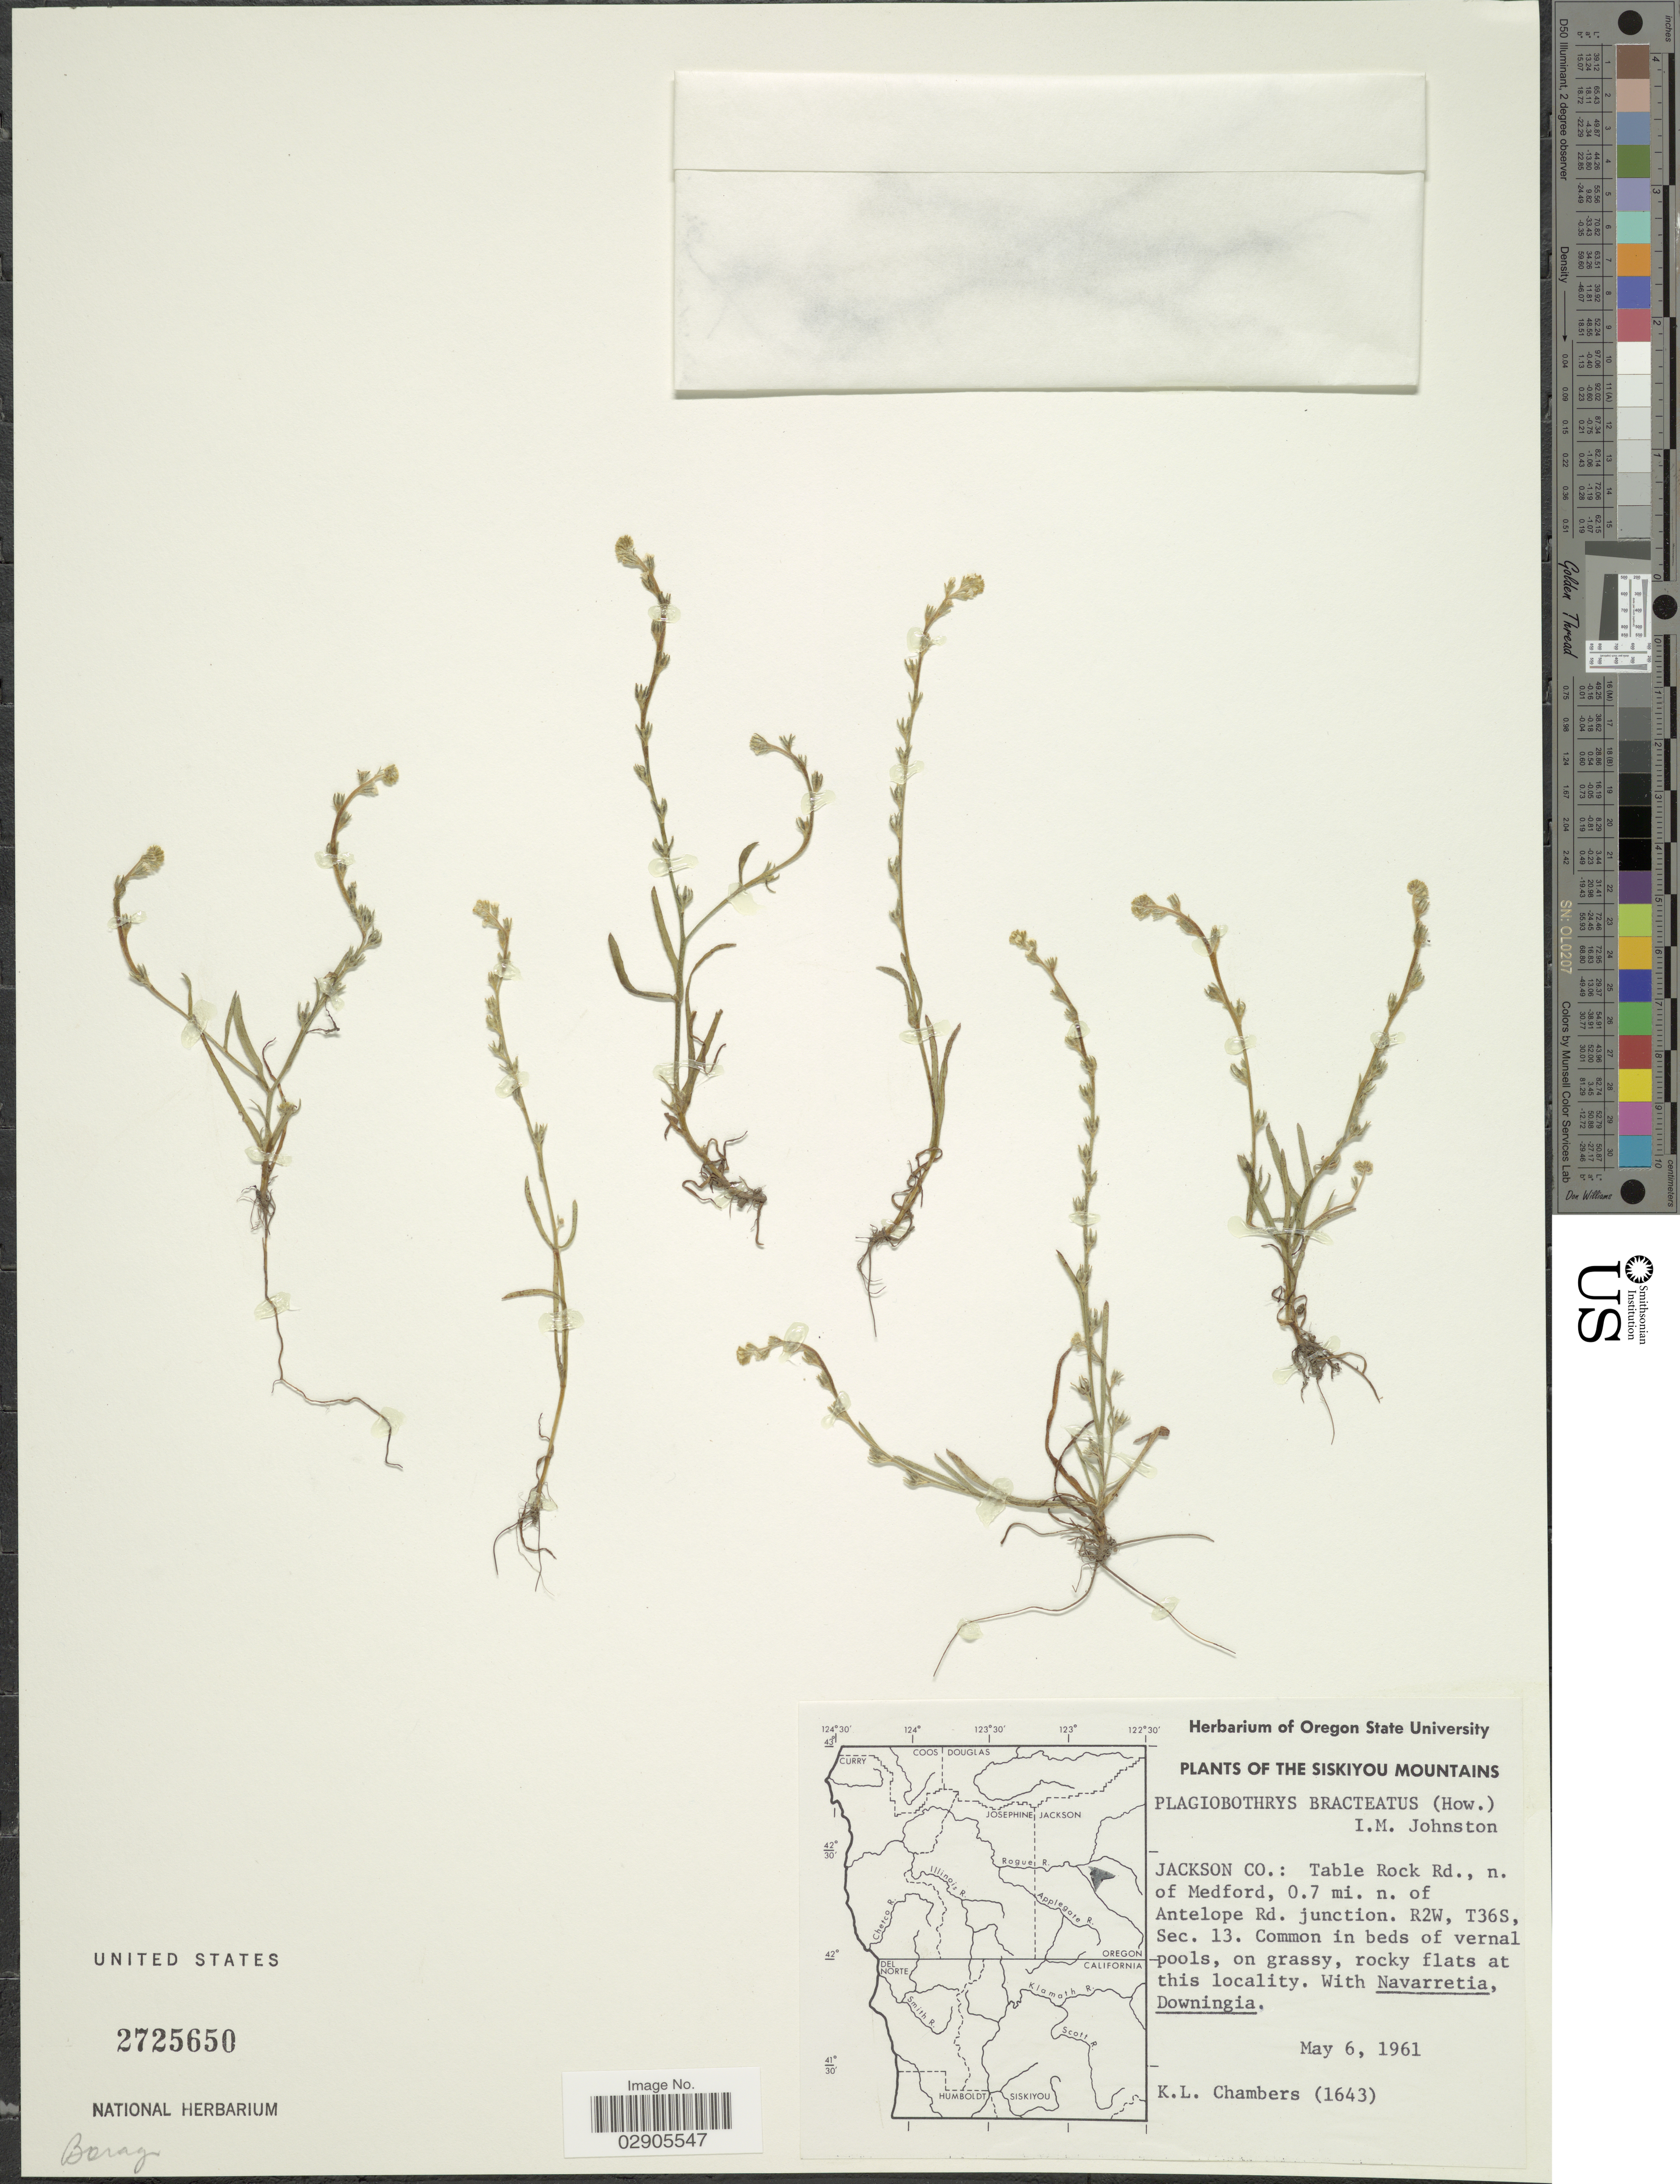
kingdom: Plantae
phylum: Tracheophyta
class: Magnoliopsida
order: Boraginales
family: Boraginaceae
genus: Plagiobothrys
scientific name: Plagiobothrys bracteatus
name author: (Howell) I.M. Johnst.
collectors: K. Chambers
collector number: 1643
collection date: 1961-05-06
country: United States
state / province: Oregon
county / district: Jackson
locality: Siskiyou Mountains. Jackson Co.: Table Rock Rd., n. of Medford, 0.7 mi. n. of Antlope Rd. junction. R2W, T36S, Sec.13.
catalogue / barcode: US 2725650